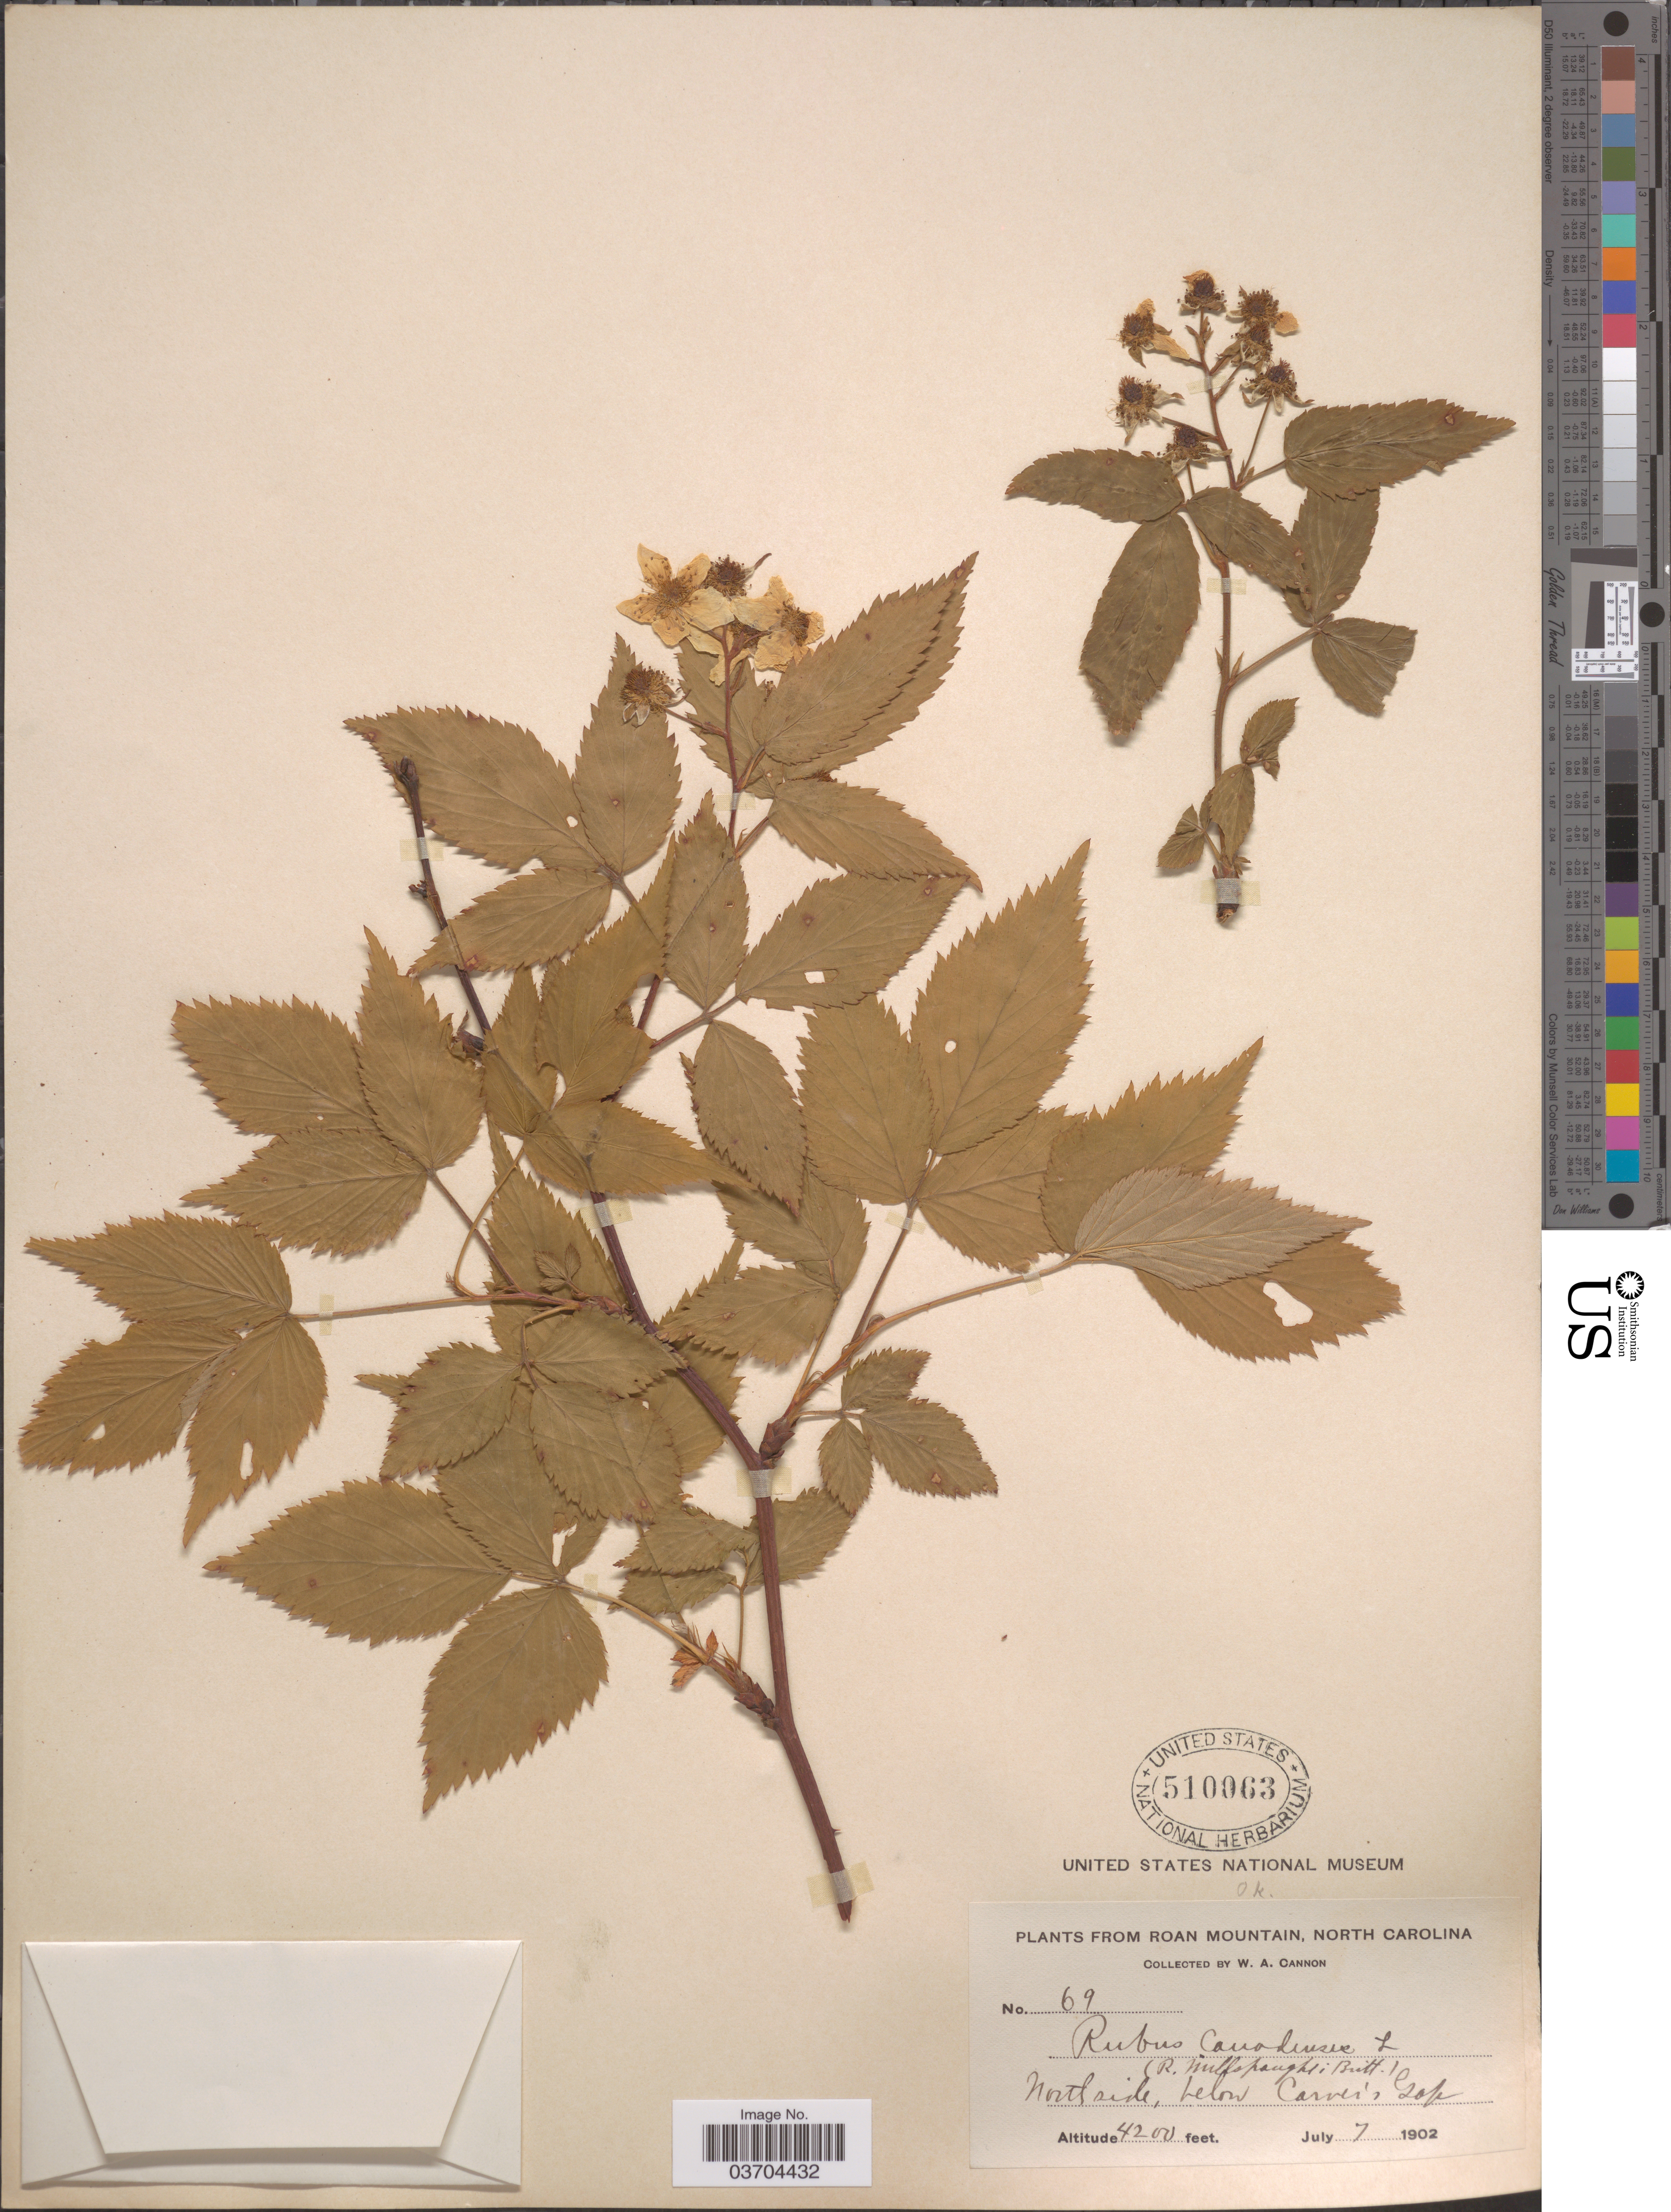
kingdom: Plantae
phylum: Tracheophyta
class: Magnoliopsida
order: Rosales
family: Rosaceae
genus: Rubus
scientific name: Rubus canadensis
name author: L.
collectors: W. Cannon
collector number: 69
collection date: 1902-07-07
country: United States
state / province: North Carolina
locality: Roan Mountain. North side, below Carver's Gap.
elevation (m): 1280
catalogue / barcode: US 510063